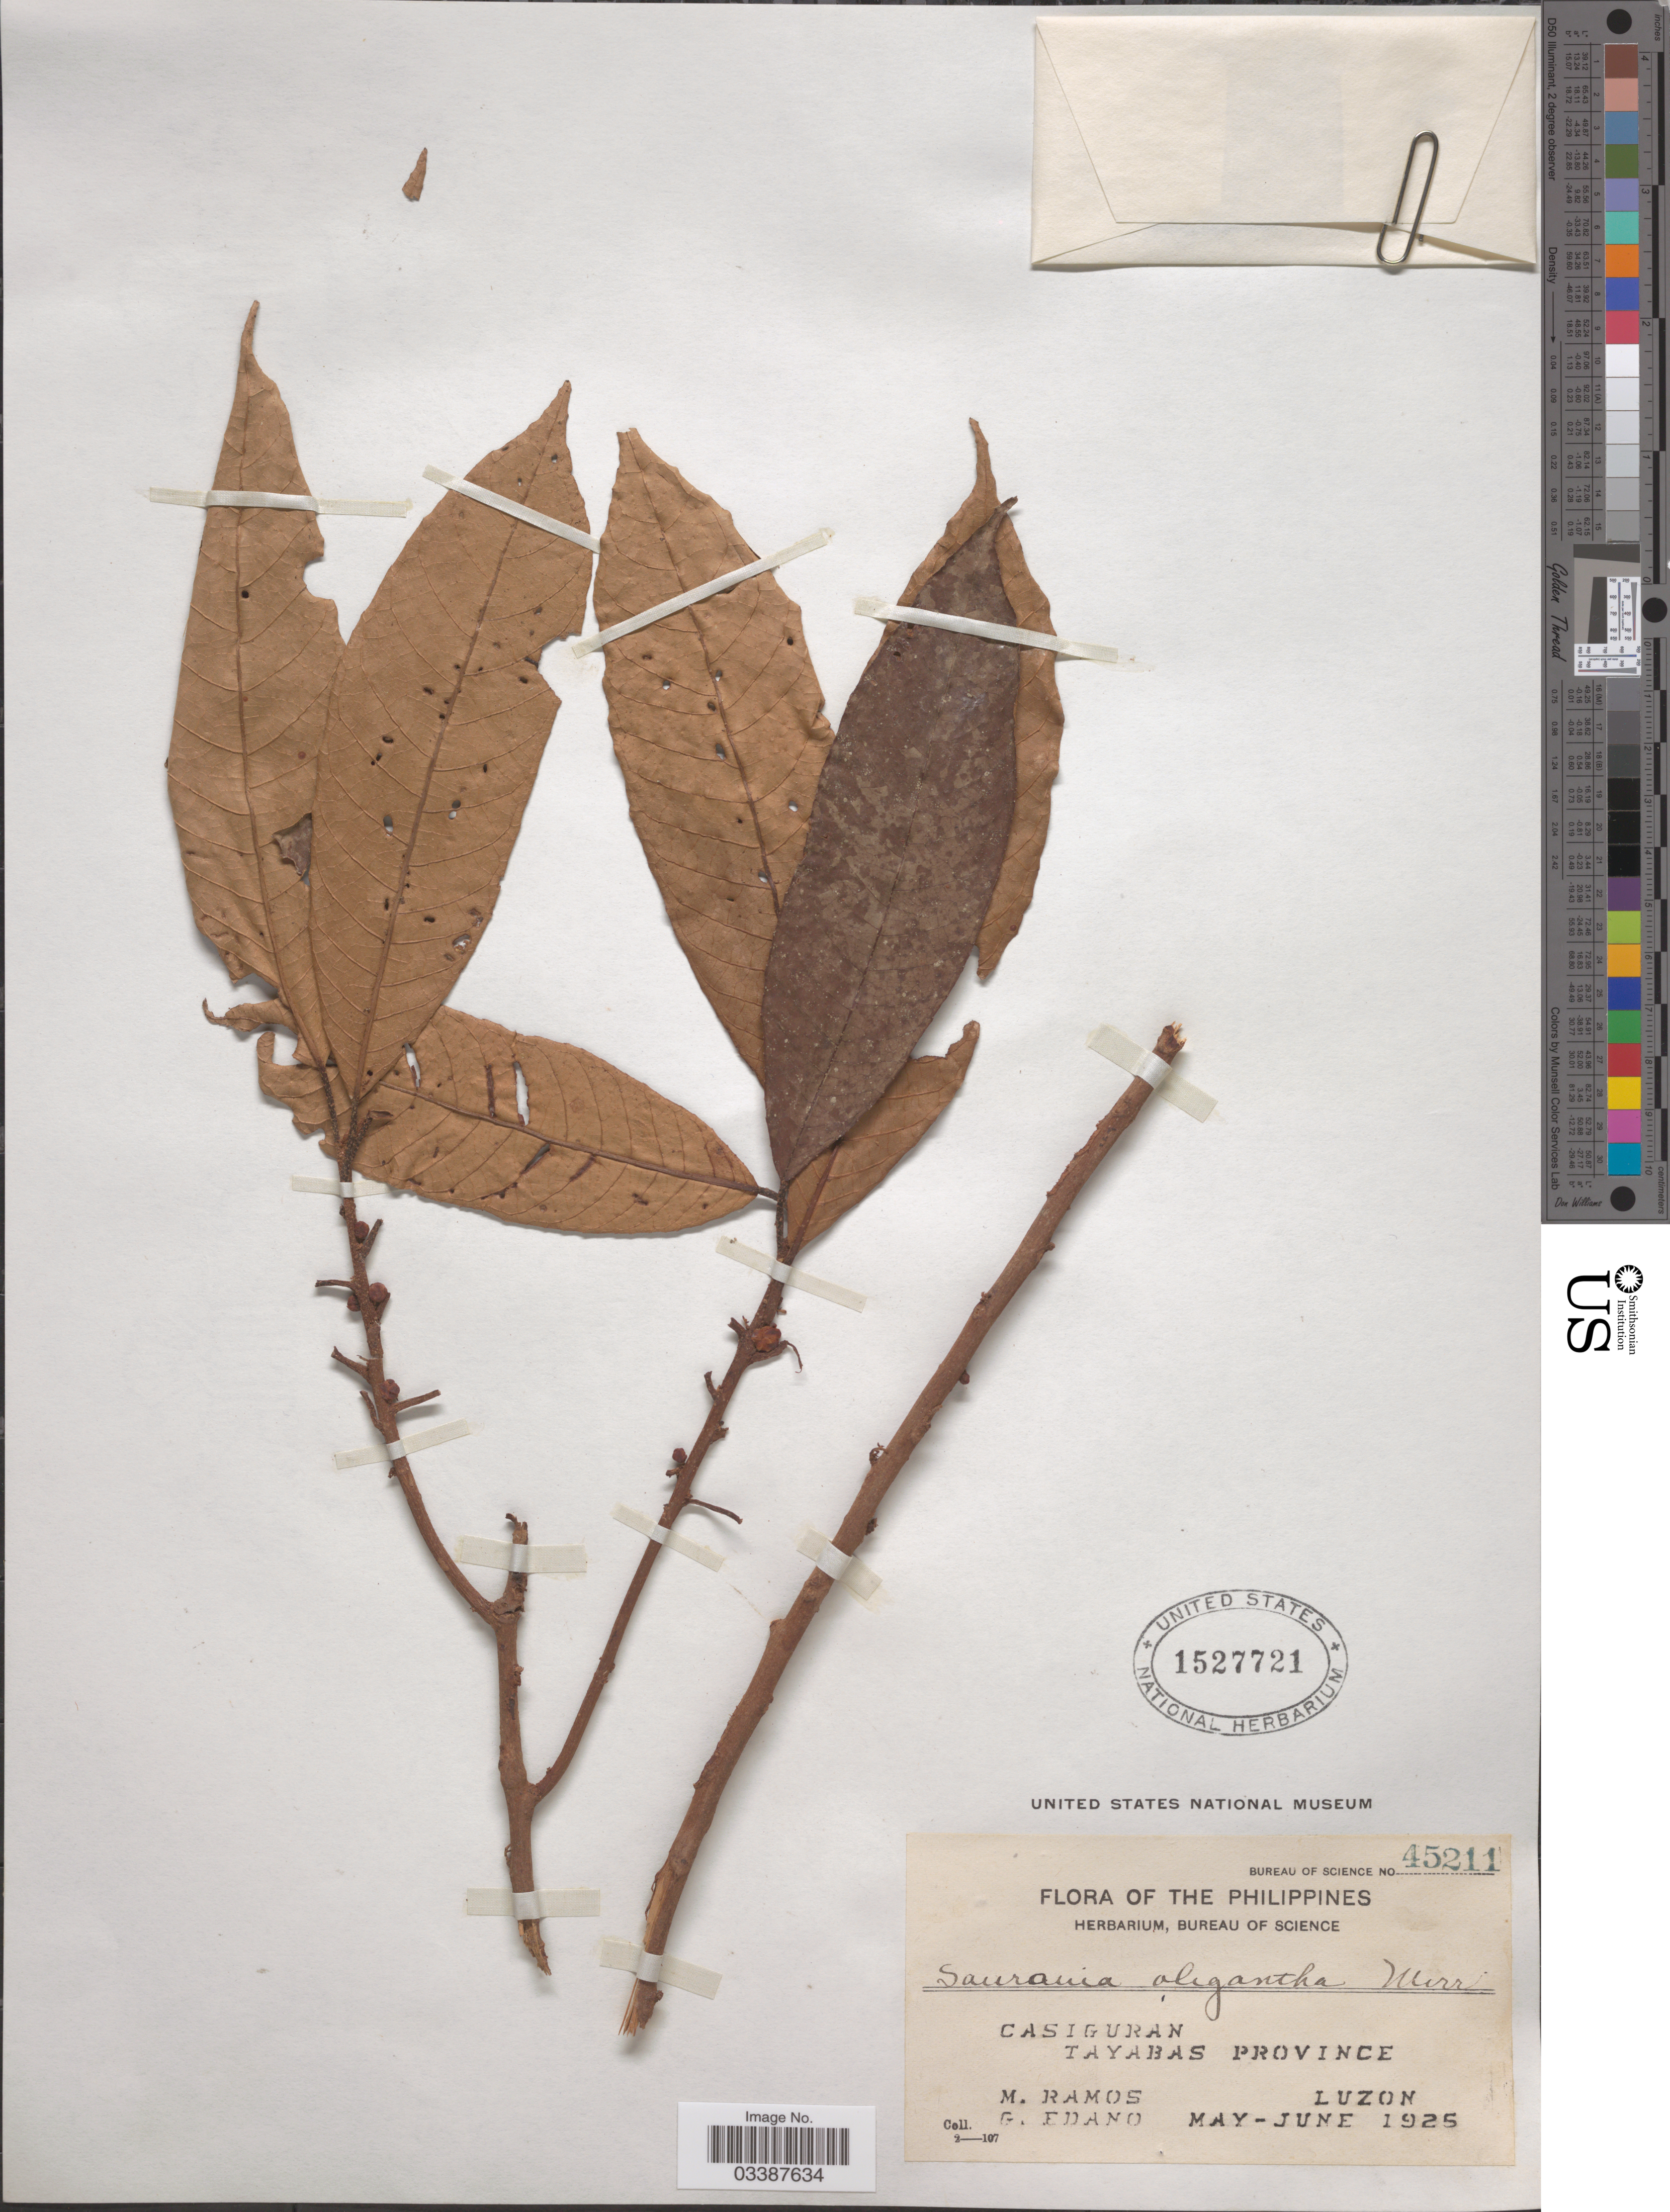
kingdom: Plantae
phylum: Tracheophyta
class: Magnoliopsida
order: Ericales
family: Actinidiaceae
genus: Saurauia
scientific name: Saurauia sp.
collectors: M. Ramos & G. Edaño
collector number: Bureau of Science 45211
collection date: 1925-05/1925-06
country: Philippines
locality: Casiguran, Tayabas Province, Luzon.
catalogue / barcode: US 1527721